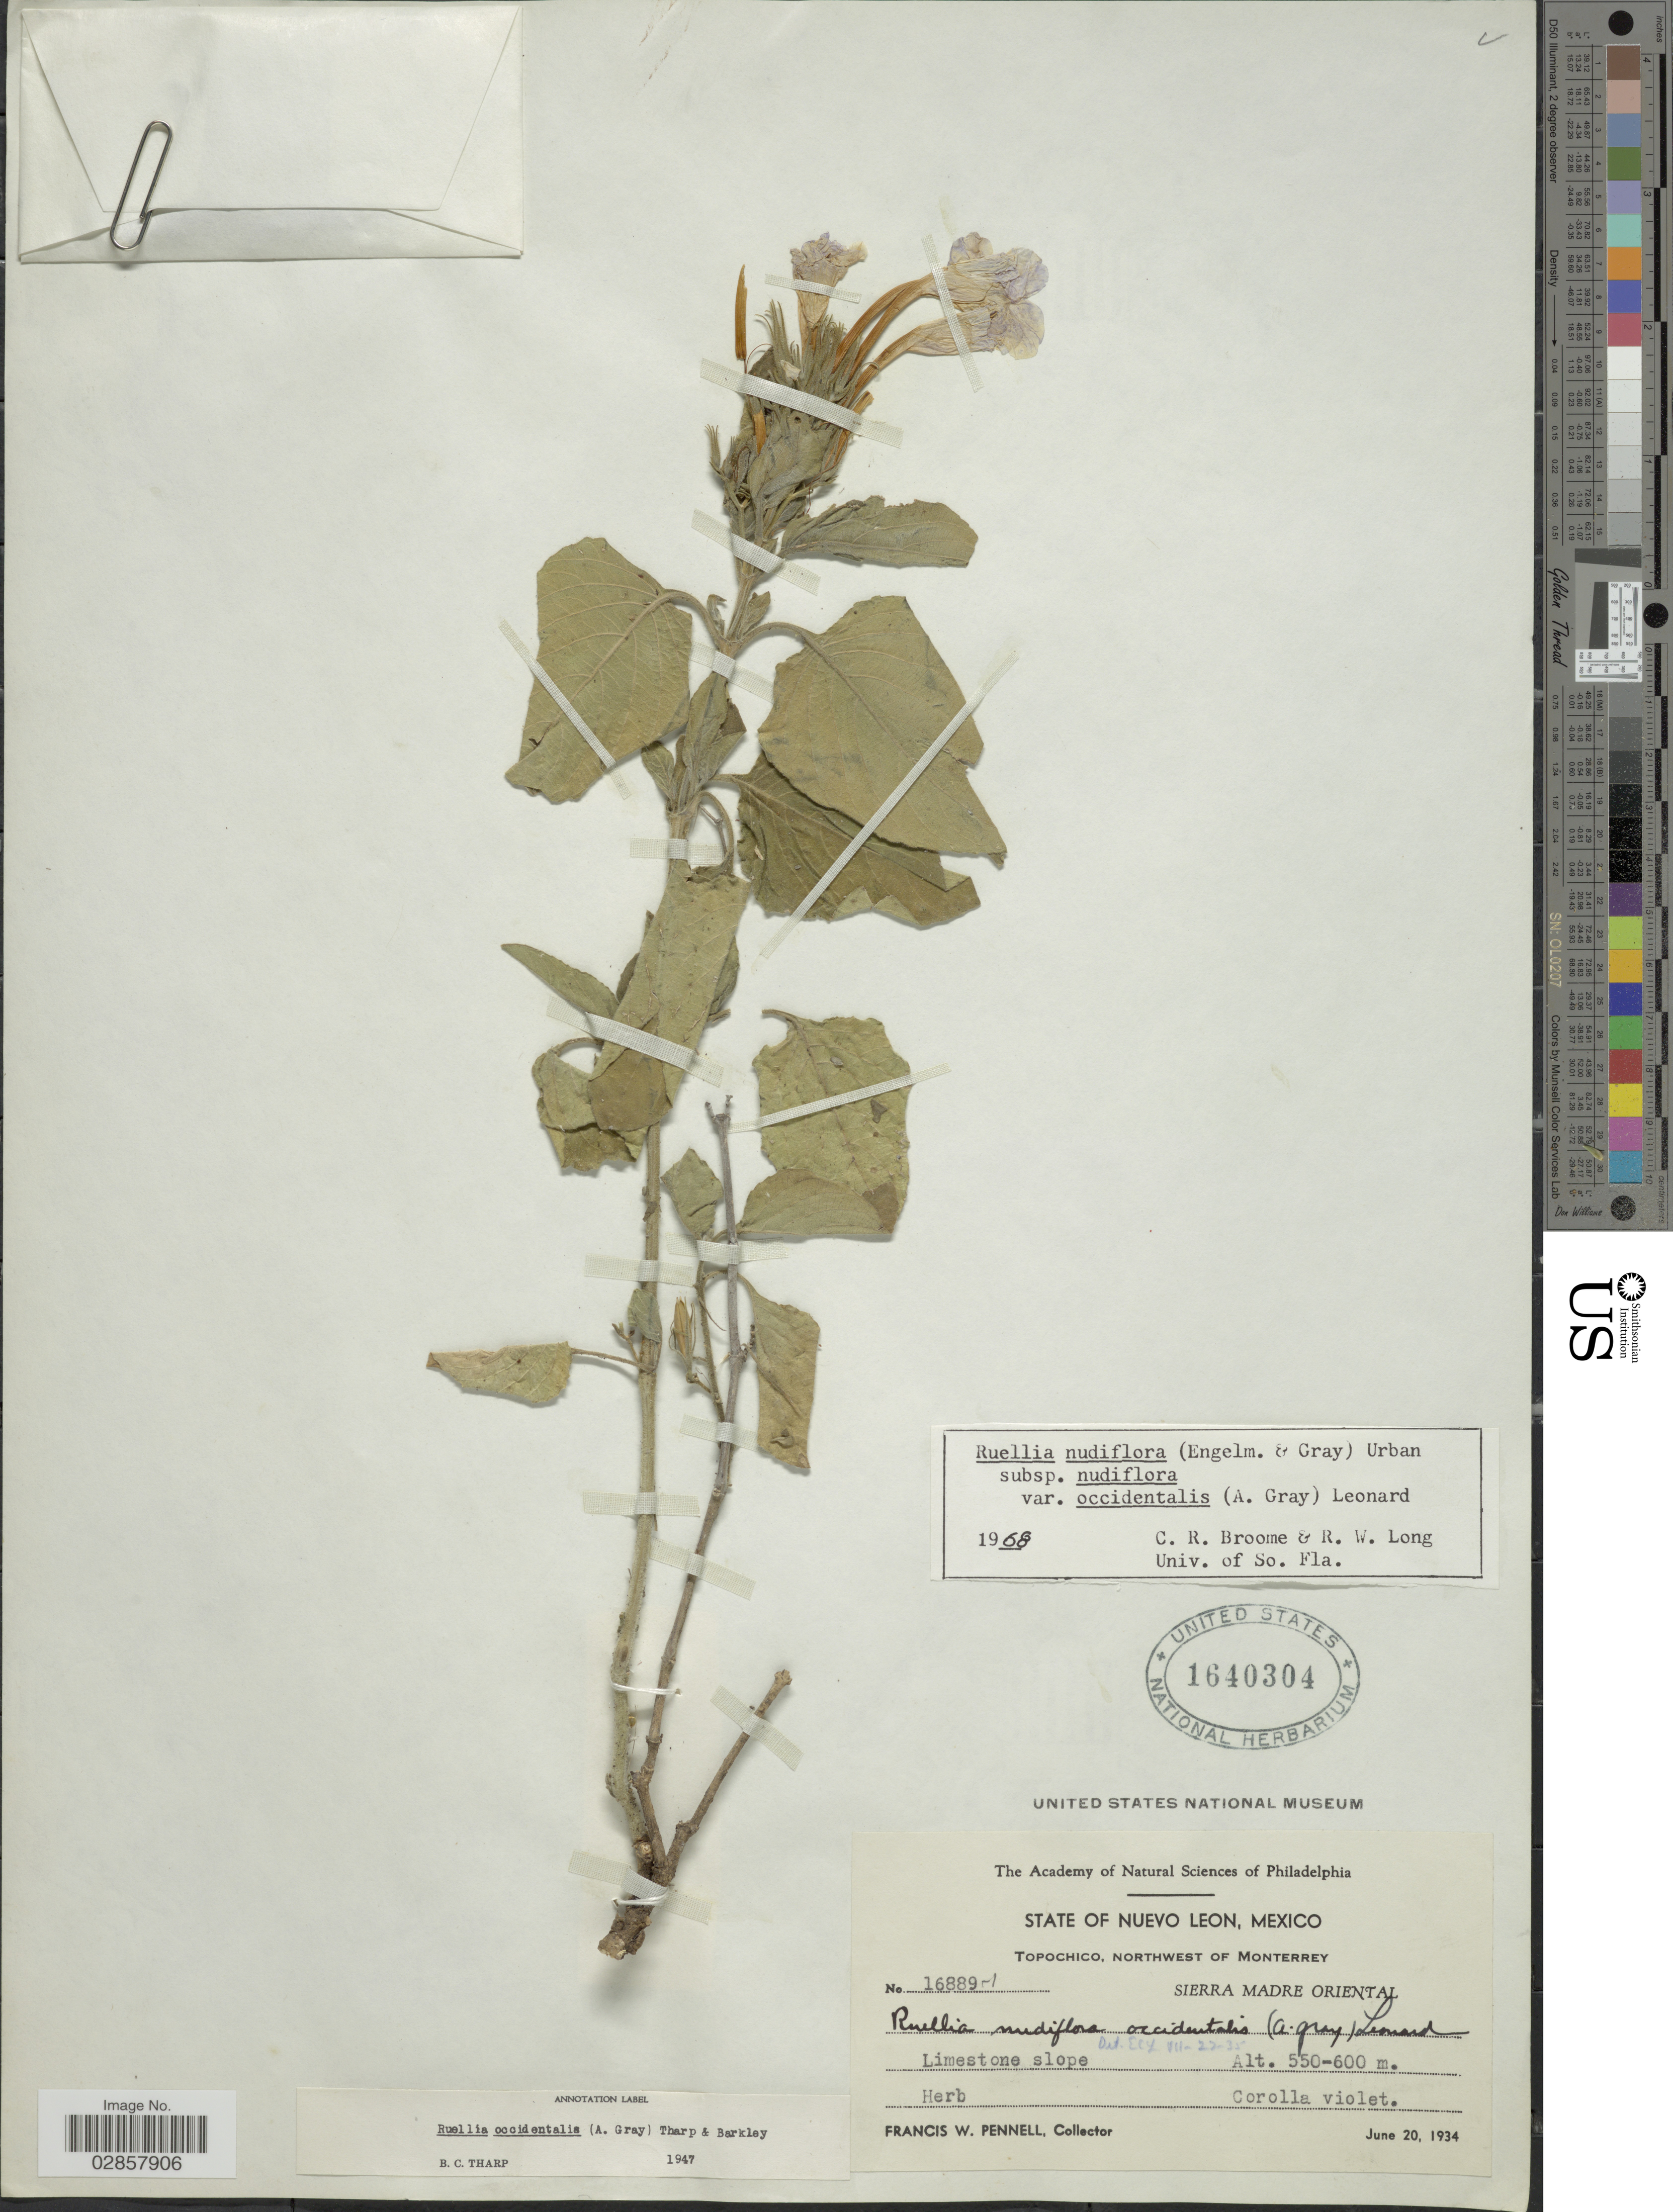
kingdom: Plantae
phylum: Tracheophyta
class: Magnoliopsida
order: Lamiales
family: Acanthaceae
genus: Ruellia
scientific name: Ruellia occidentalis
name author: (A. Gray) Tharp & F.A. Barkley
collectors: F. W. Pennell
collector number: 16889-1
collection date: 1934-06-20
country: Mexico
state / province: Nuevo León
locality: Topochico, Northwest of Monterrey. Sierra Madre Oriental.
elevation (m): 550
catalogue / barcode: US 1640304